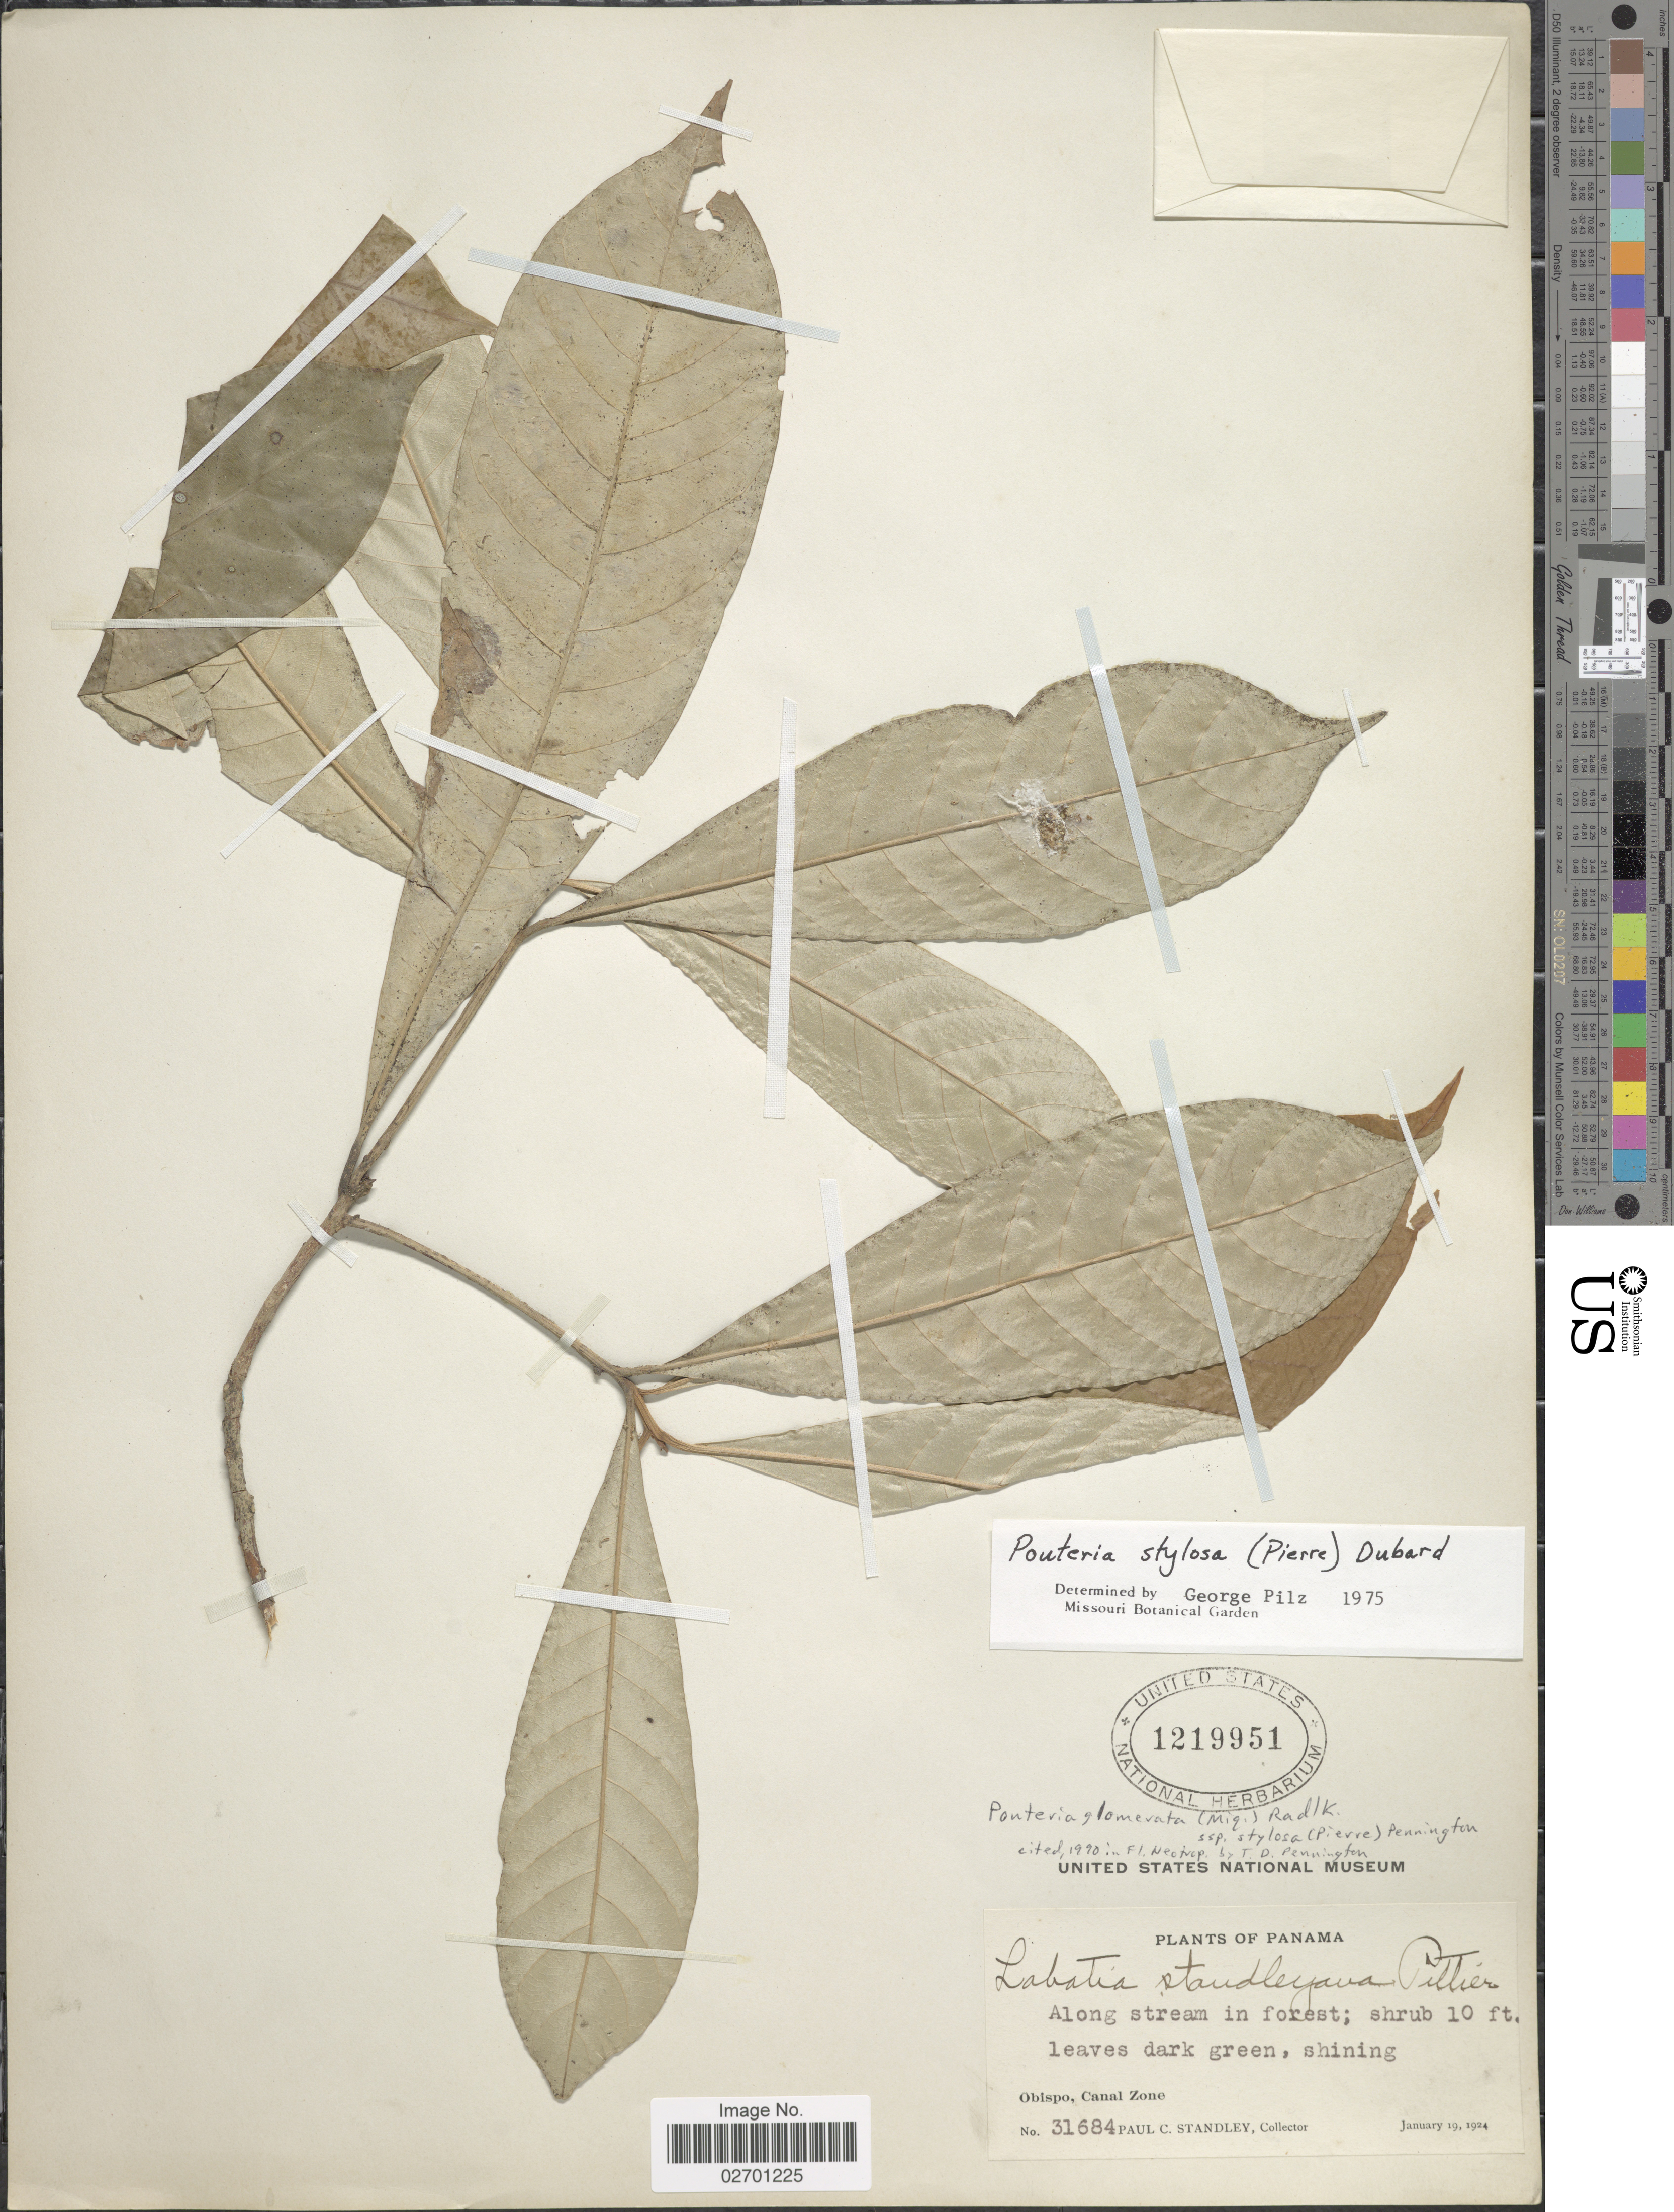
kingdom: Plantae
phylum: Tracheophyta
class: Magnoliopsida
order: Ericales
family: Sapotaceae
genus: Pouteria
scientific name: Pouteria glomerata subsp. stylosa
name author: (Miq.) Radlk.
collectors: P. C. Standley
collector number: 31684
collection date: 1924-01-19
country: Panama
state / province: Colón / Panamá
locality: Along stream in forest, Obispo, Canal Zone.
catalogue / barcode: US 1219951